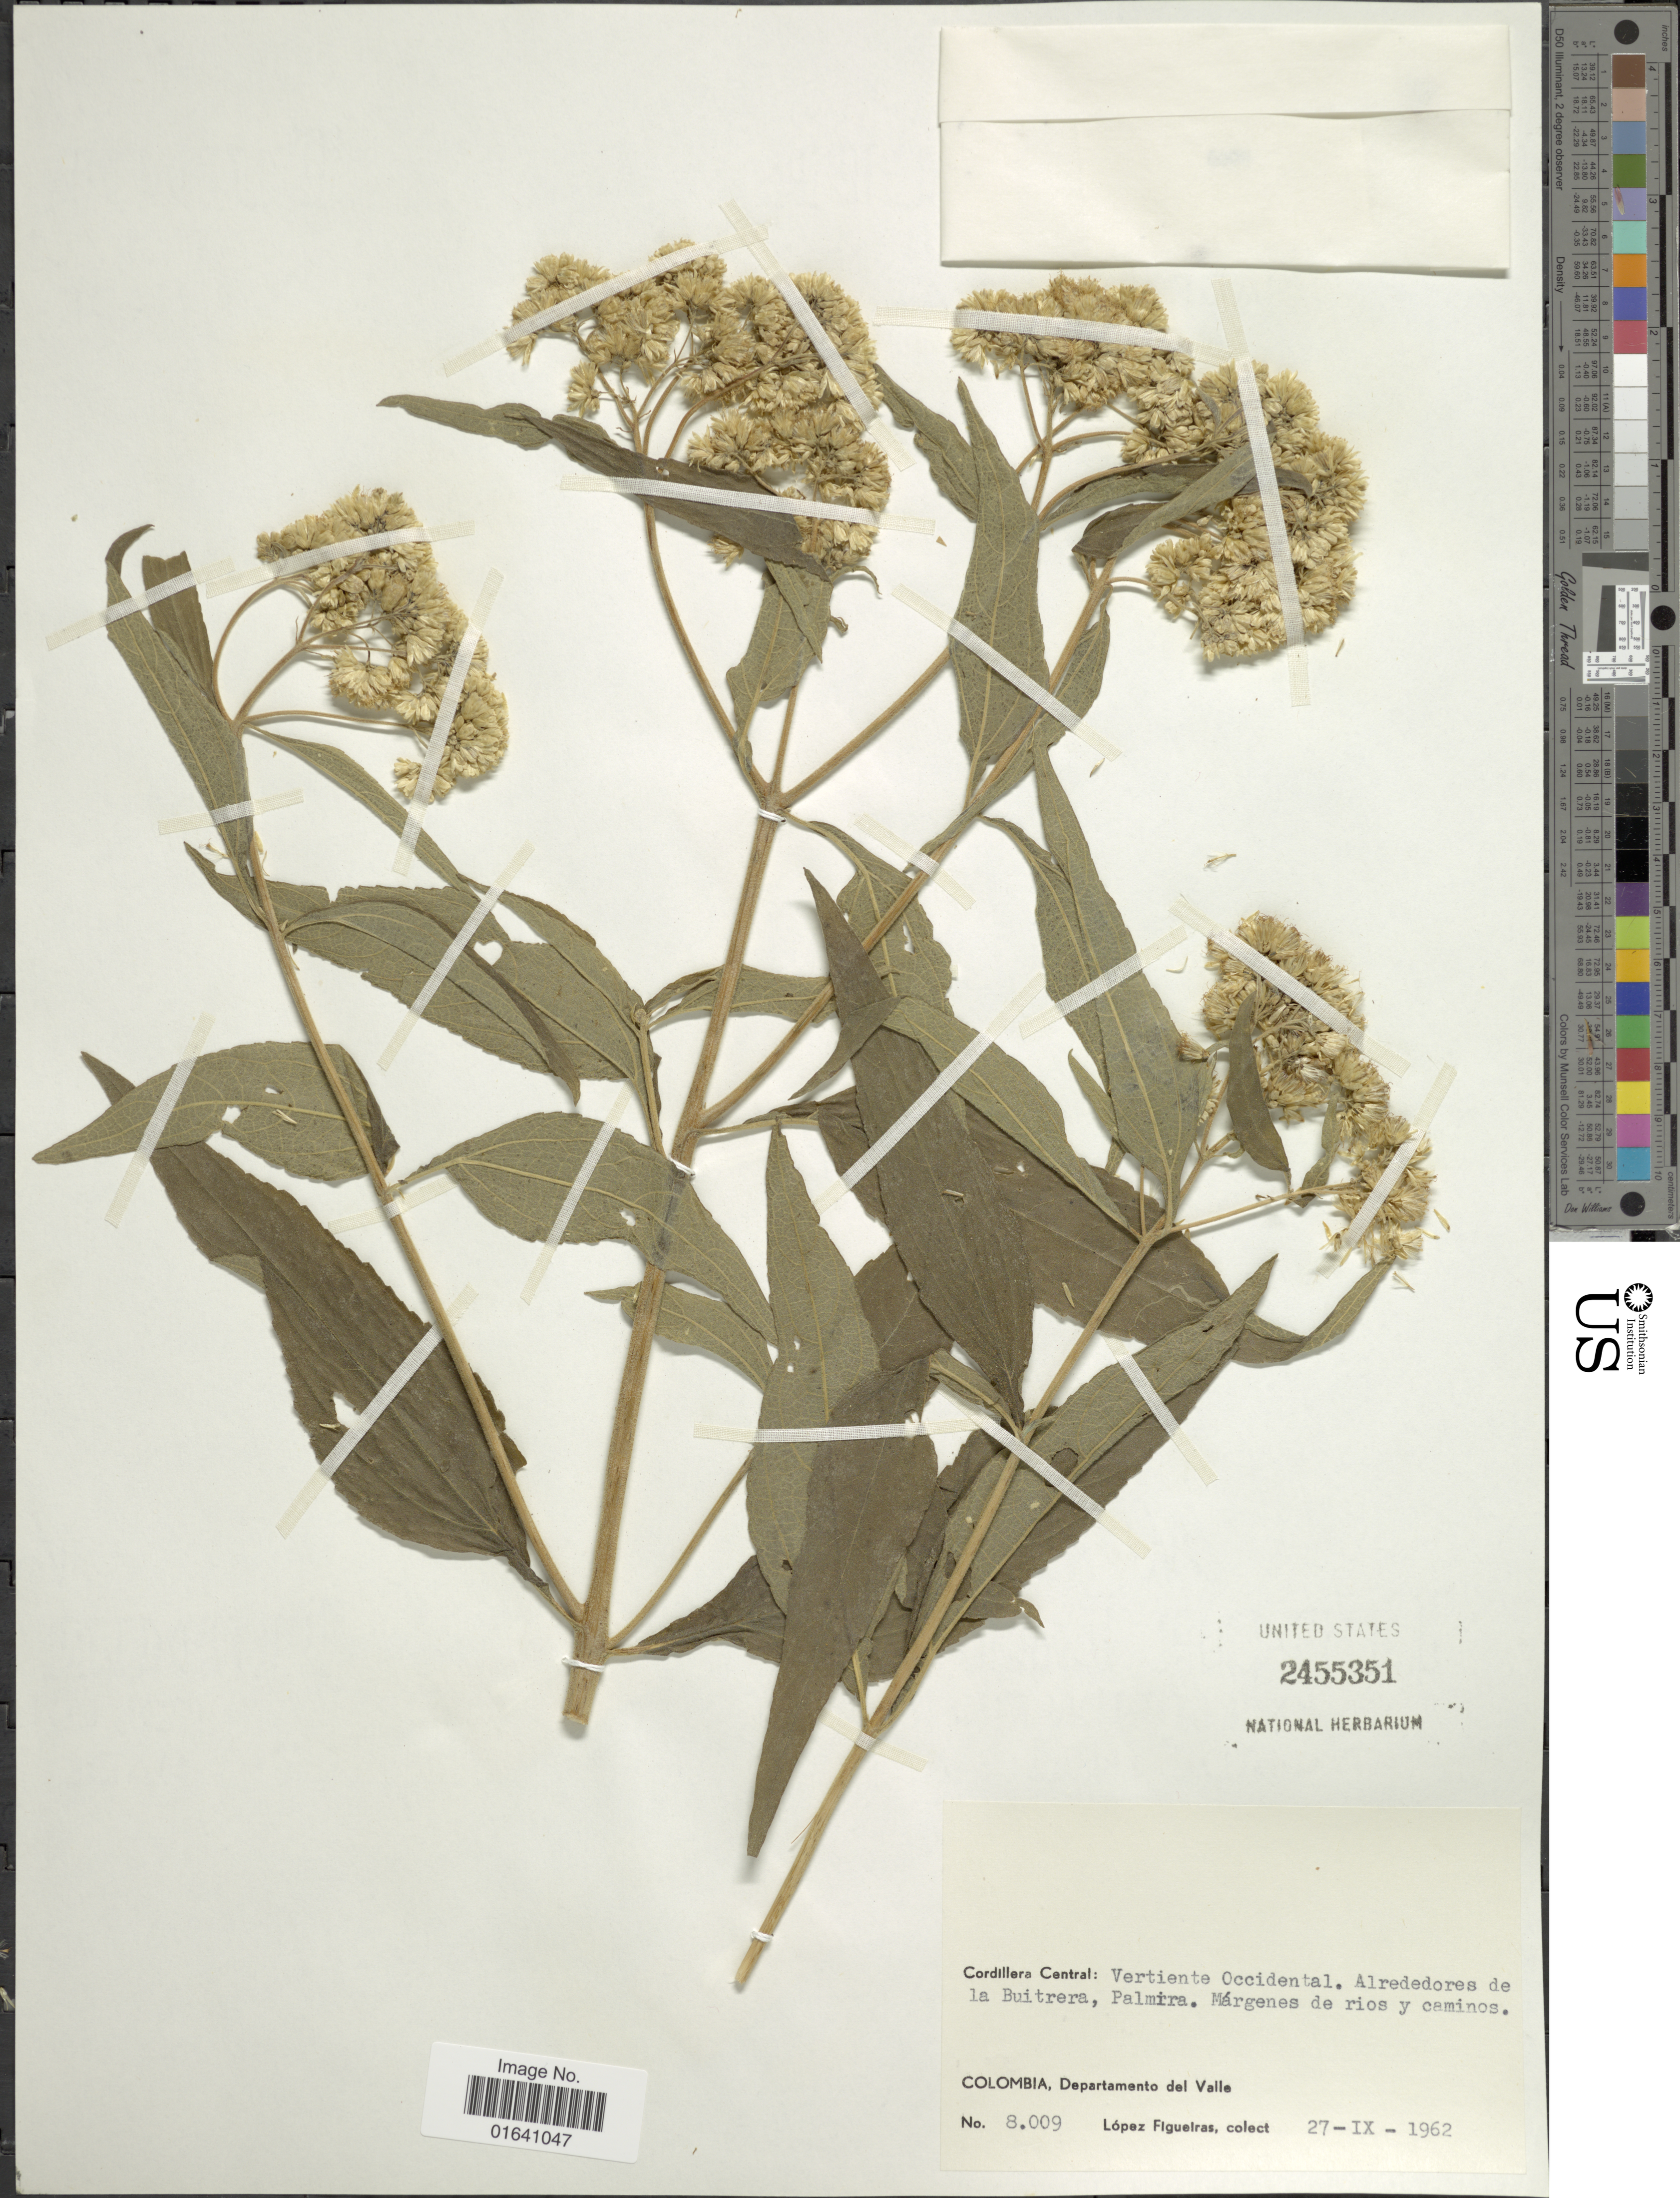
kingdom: Plantae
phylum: Tracheophyta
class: Magnoliopsida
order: Asterales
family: Asteraceae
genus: Austroeupatorium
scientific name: Austroeupatorium inulaefolium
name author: (Kunth) R.M. King & H. Rob.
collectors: M. López Figueiras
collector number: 8009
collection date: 1962-09-27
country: Colombia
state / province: Valle del Cauca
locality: Cordillera Central: Vertiente Occidental. Alrededores de la Buitera, palmaira. Márgenes de rios y caminos, Departamento del Valle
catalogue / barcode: US 2455351